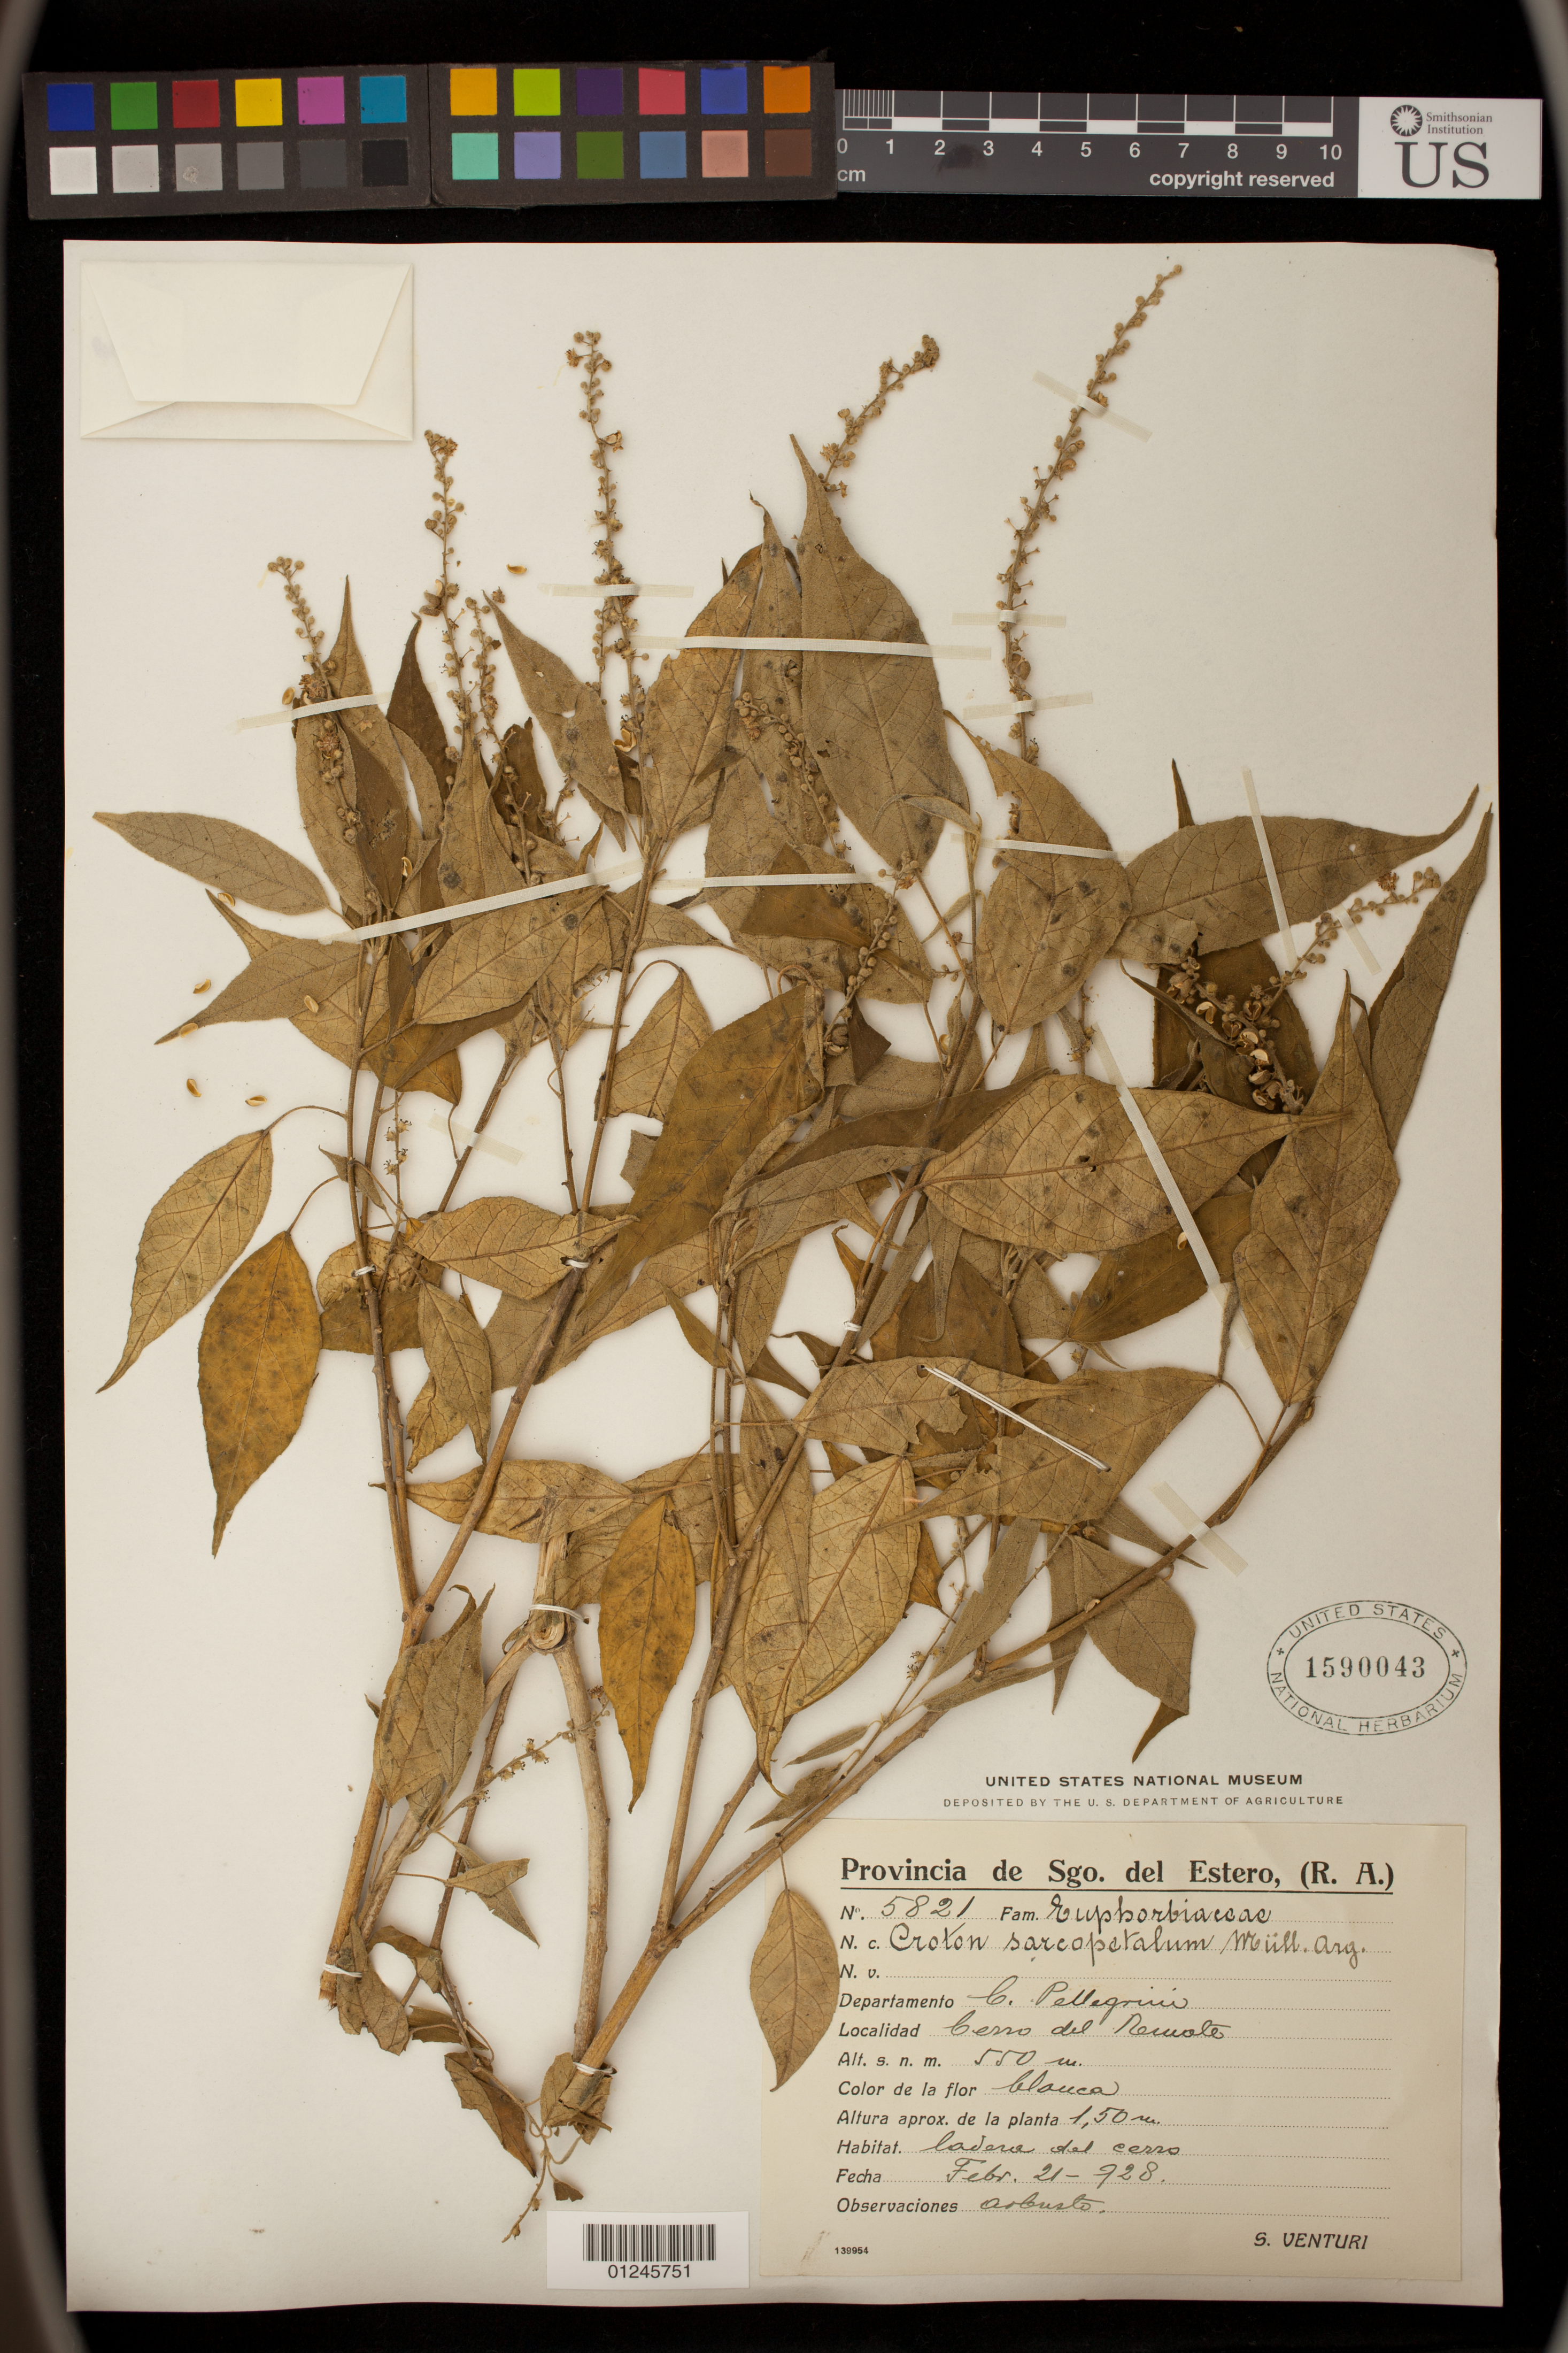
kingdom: Plantae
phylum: Tracheophyta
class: Magnoliopsida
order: Malpighiales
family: Euphorbiaceae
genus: Croton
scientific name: Croton sarcopetalus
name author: Müll. Arg.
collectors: S. Venturi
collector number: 5821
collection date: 1928-02-21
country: Argentina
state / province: Santa Fe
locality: C. Pellegrini.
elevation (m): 550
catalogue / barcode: US 1590043